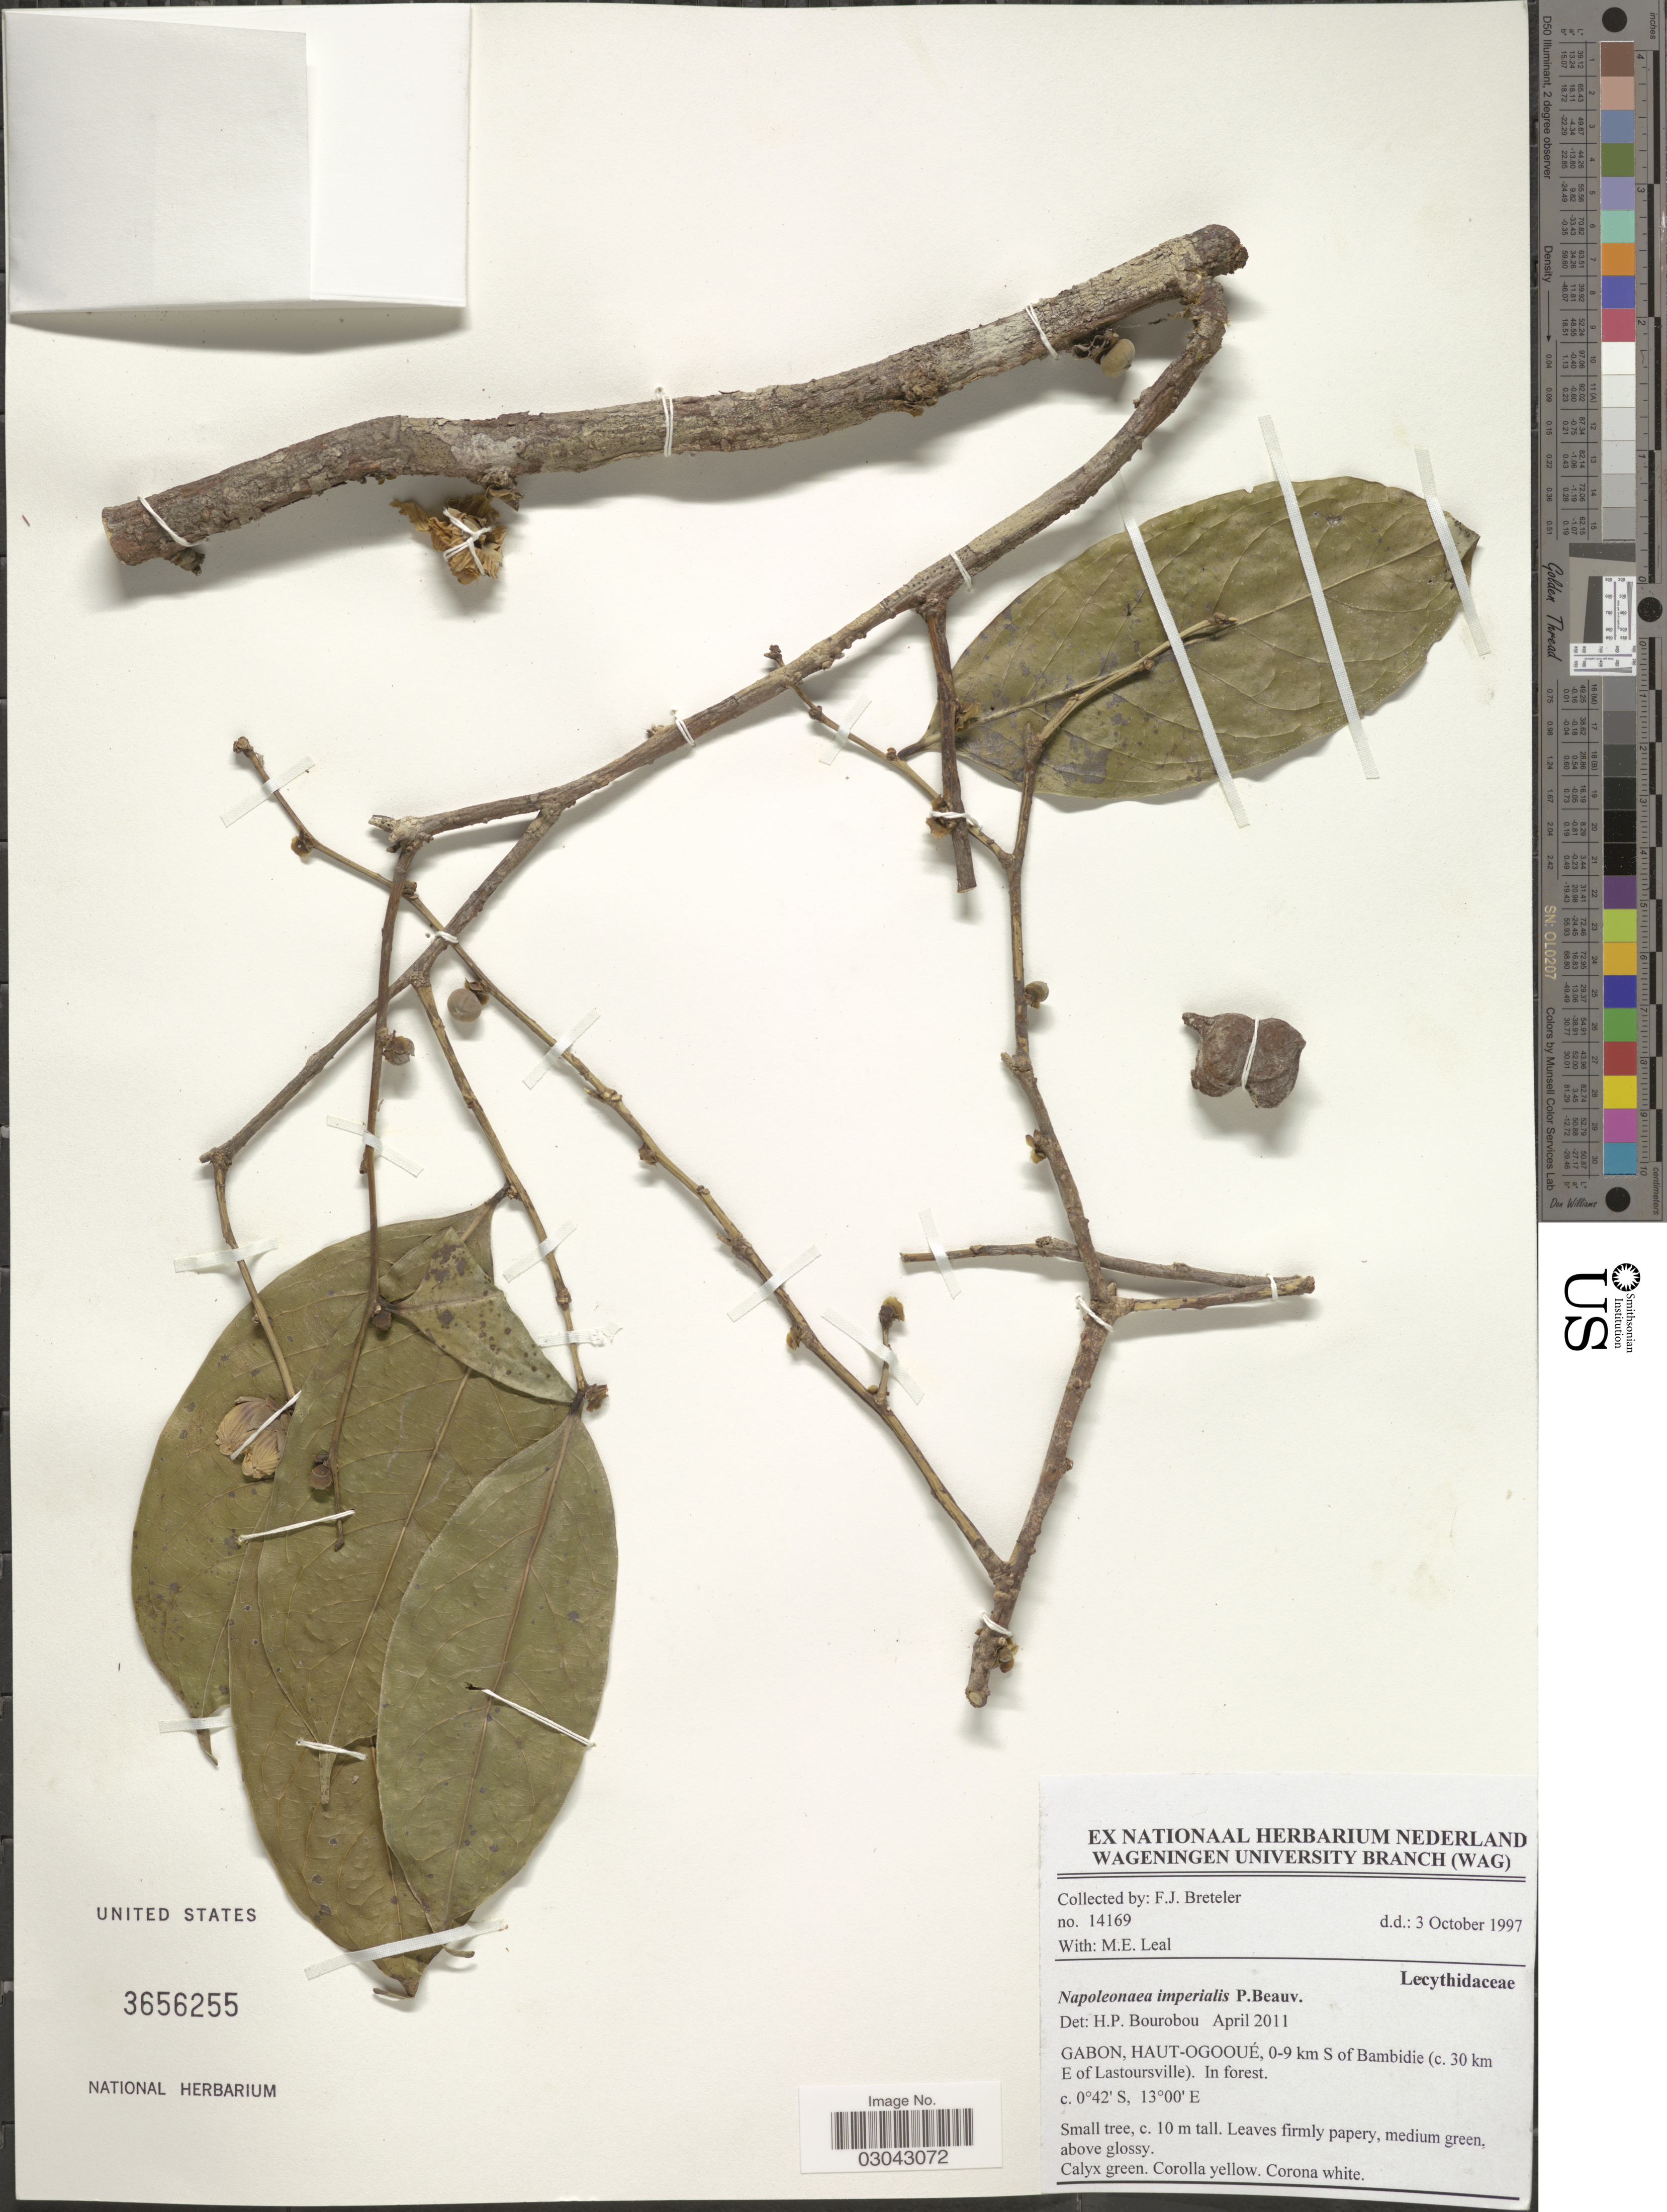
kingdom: Plantae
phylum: Tracheophyta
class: Magnoliopsida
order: Ericales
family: Lecythidaceae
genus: Napoleonaea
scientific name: Napoleonaea imperialis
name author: P. Beauv.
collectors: F. J. Breteler & M. E. Leal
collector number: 14169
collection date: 1997-10-03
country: Gabon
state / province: Haut-Ogooue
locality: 0-9 km S of Bambidie (c. 30 km E of Lastoursville).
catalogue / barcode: US 3656255